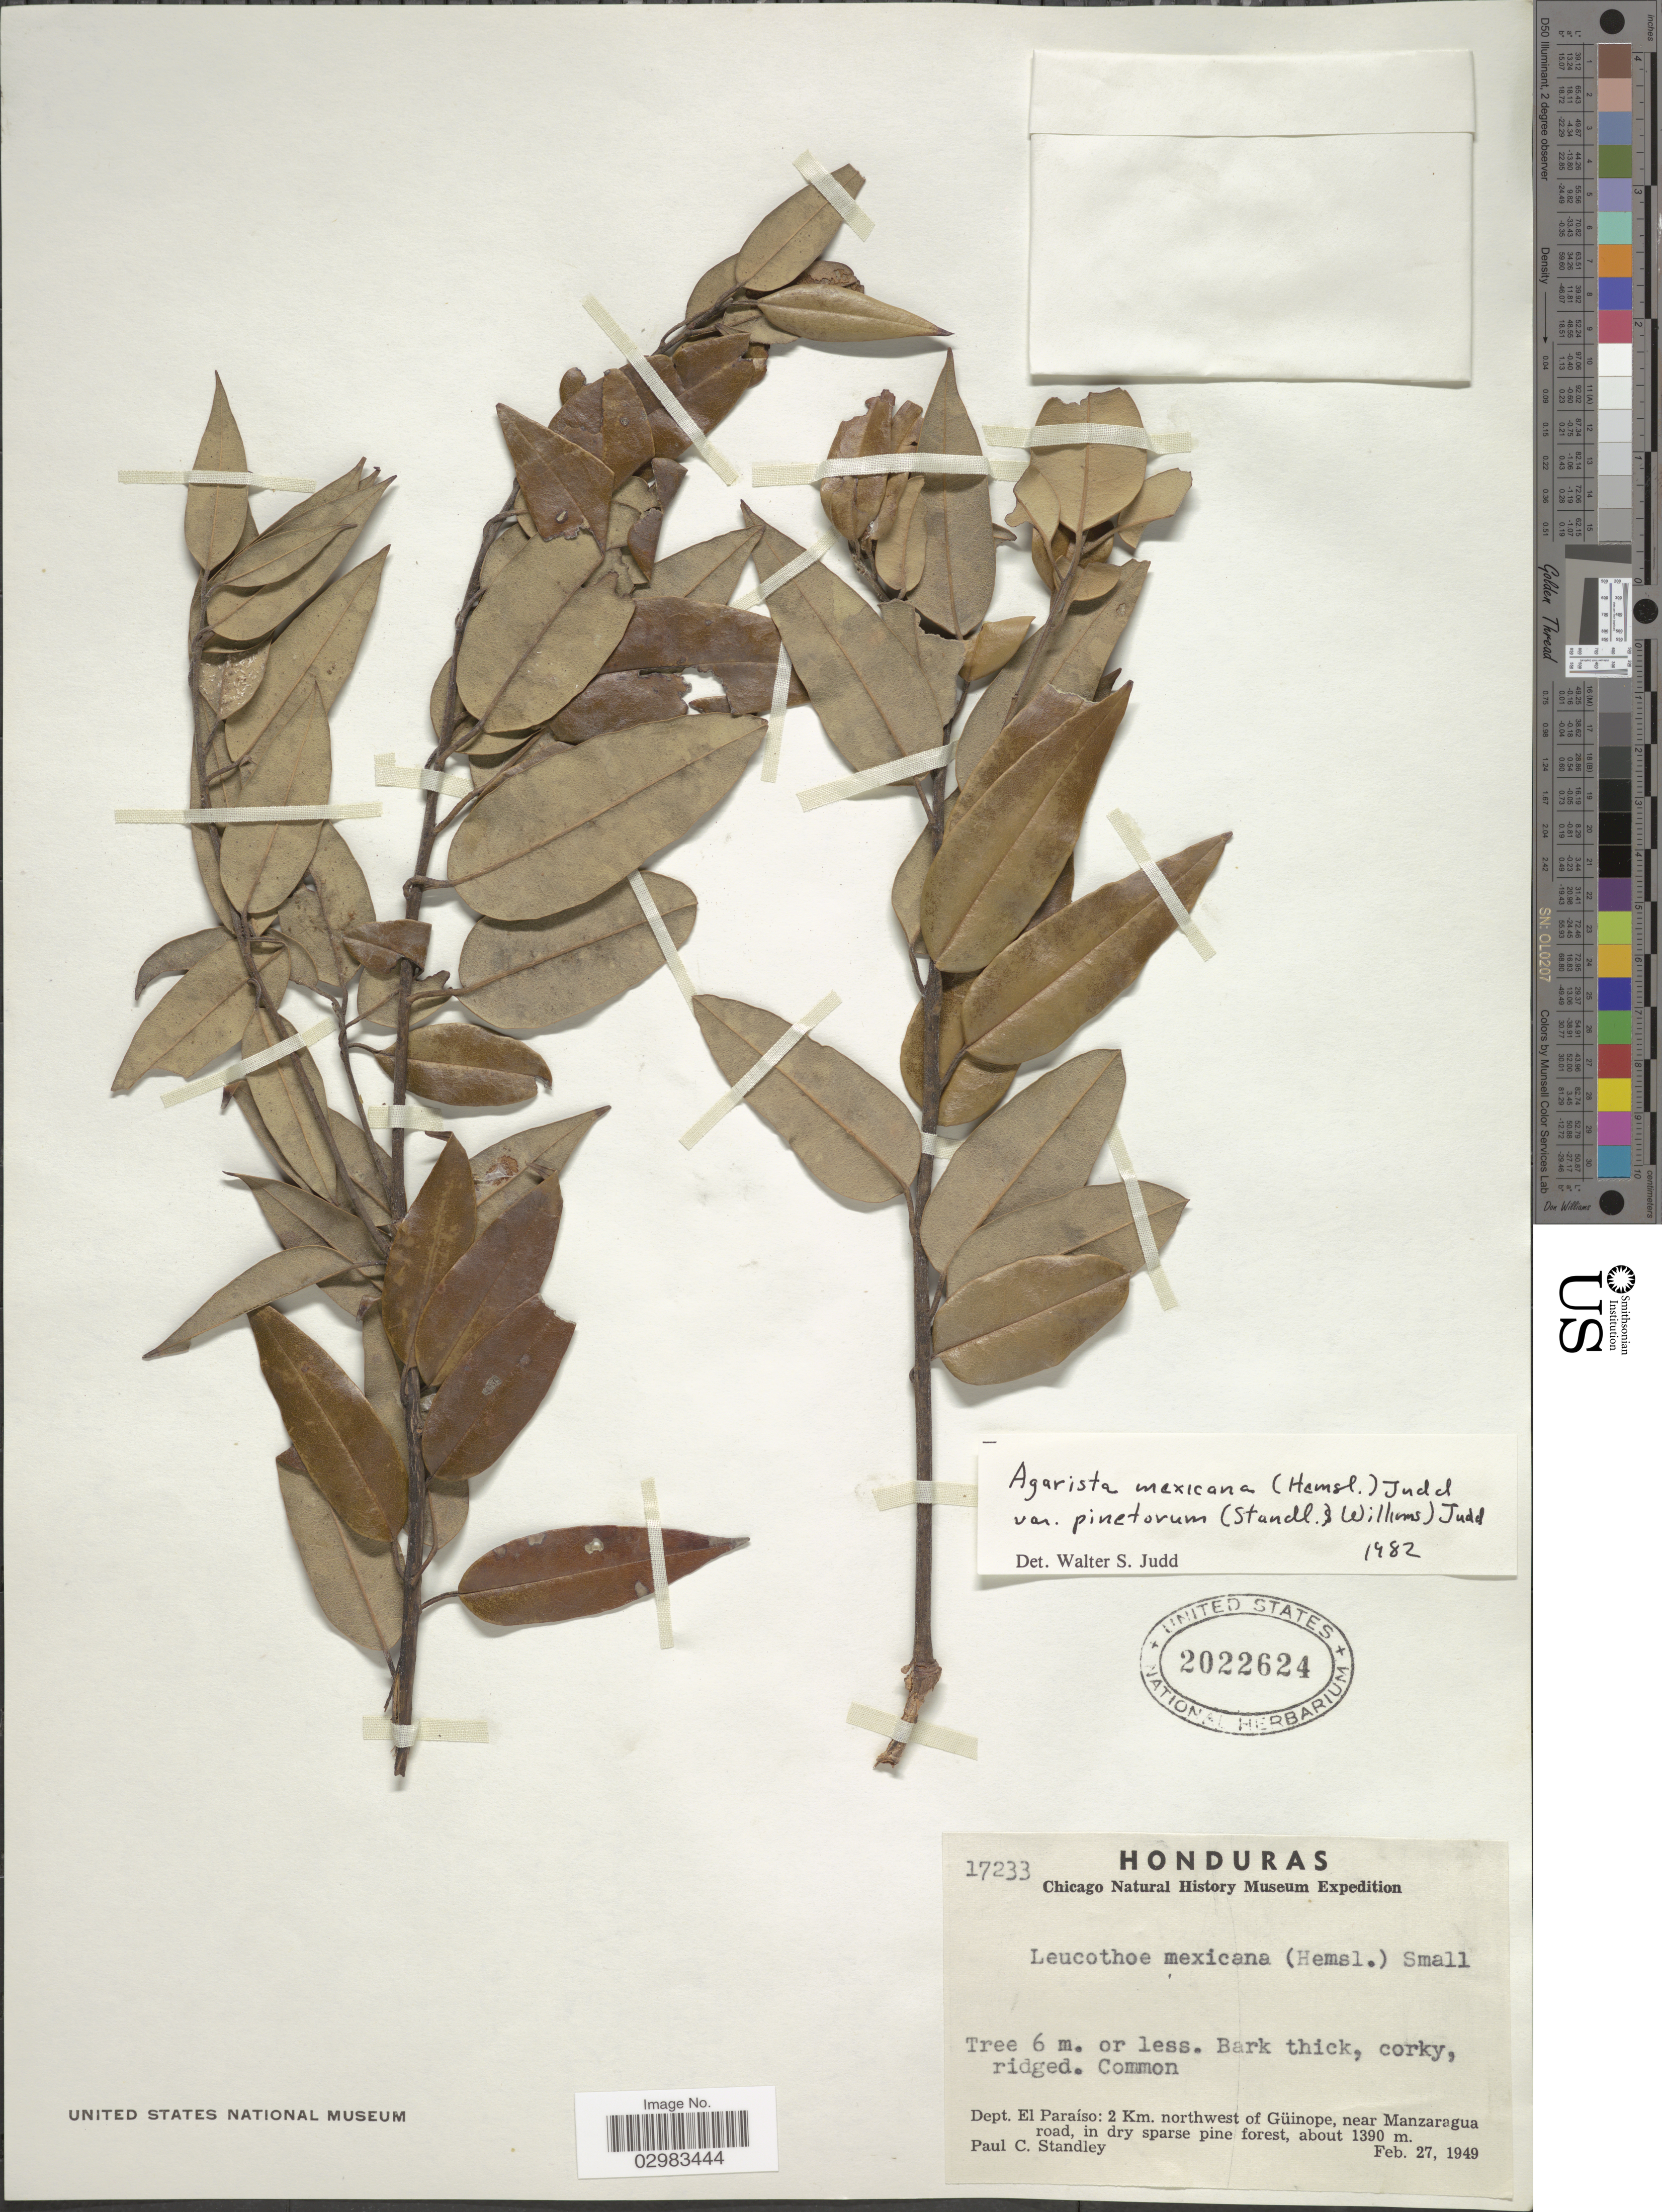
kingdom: Plantae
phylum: Tracheophyta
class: Magnoliopsida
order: Ericales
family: Ericaceae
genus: Leucothoe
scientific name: Leucothoë mexicana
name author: (Hemsl.) Small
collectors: P. C. Standley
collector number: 17233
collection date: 1949-02-27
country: Honduras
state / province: El Paraíso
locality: Dept. El Paraíso: 2 Km. northwest of Güinope, near Manzaragua road.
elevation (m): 1390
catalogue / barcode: US 2022624